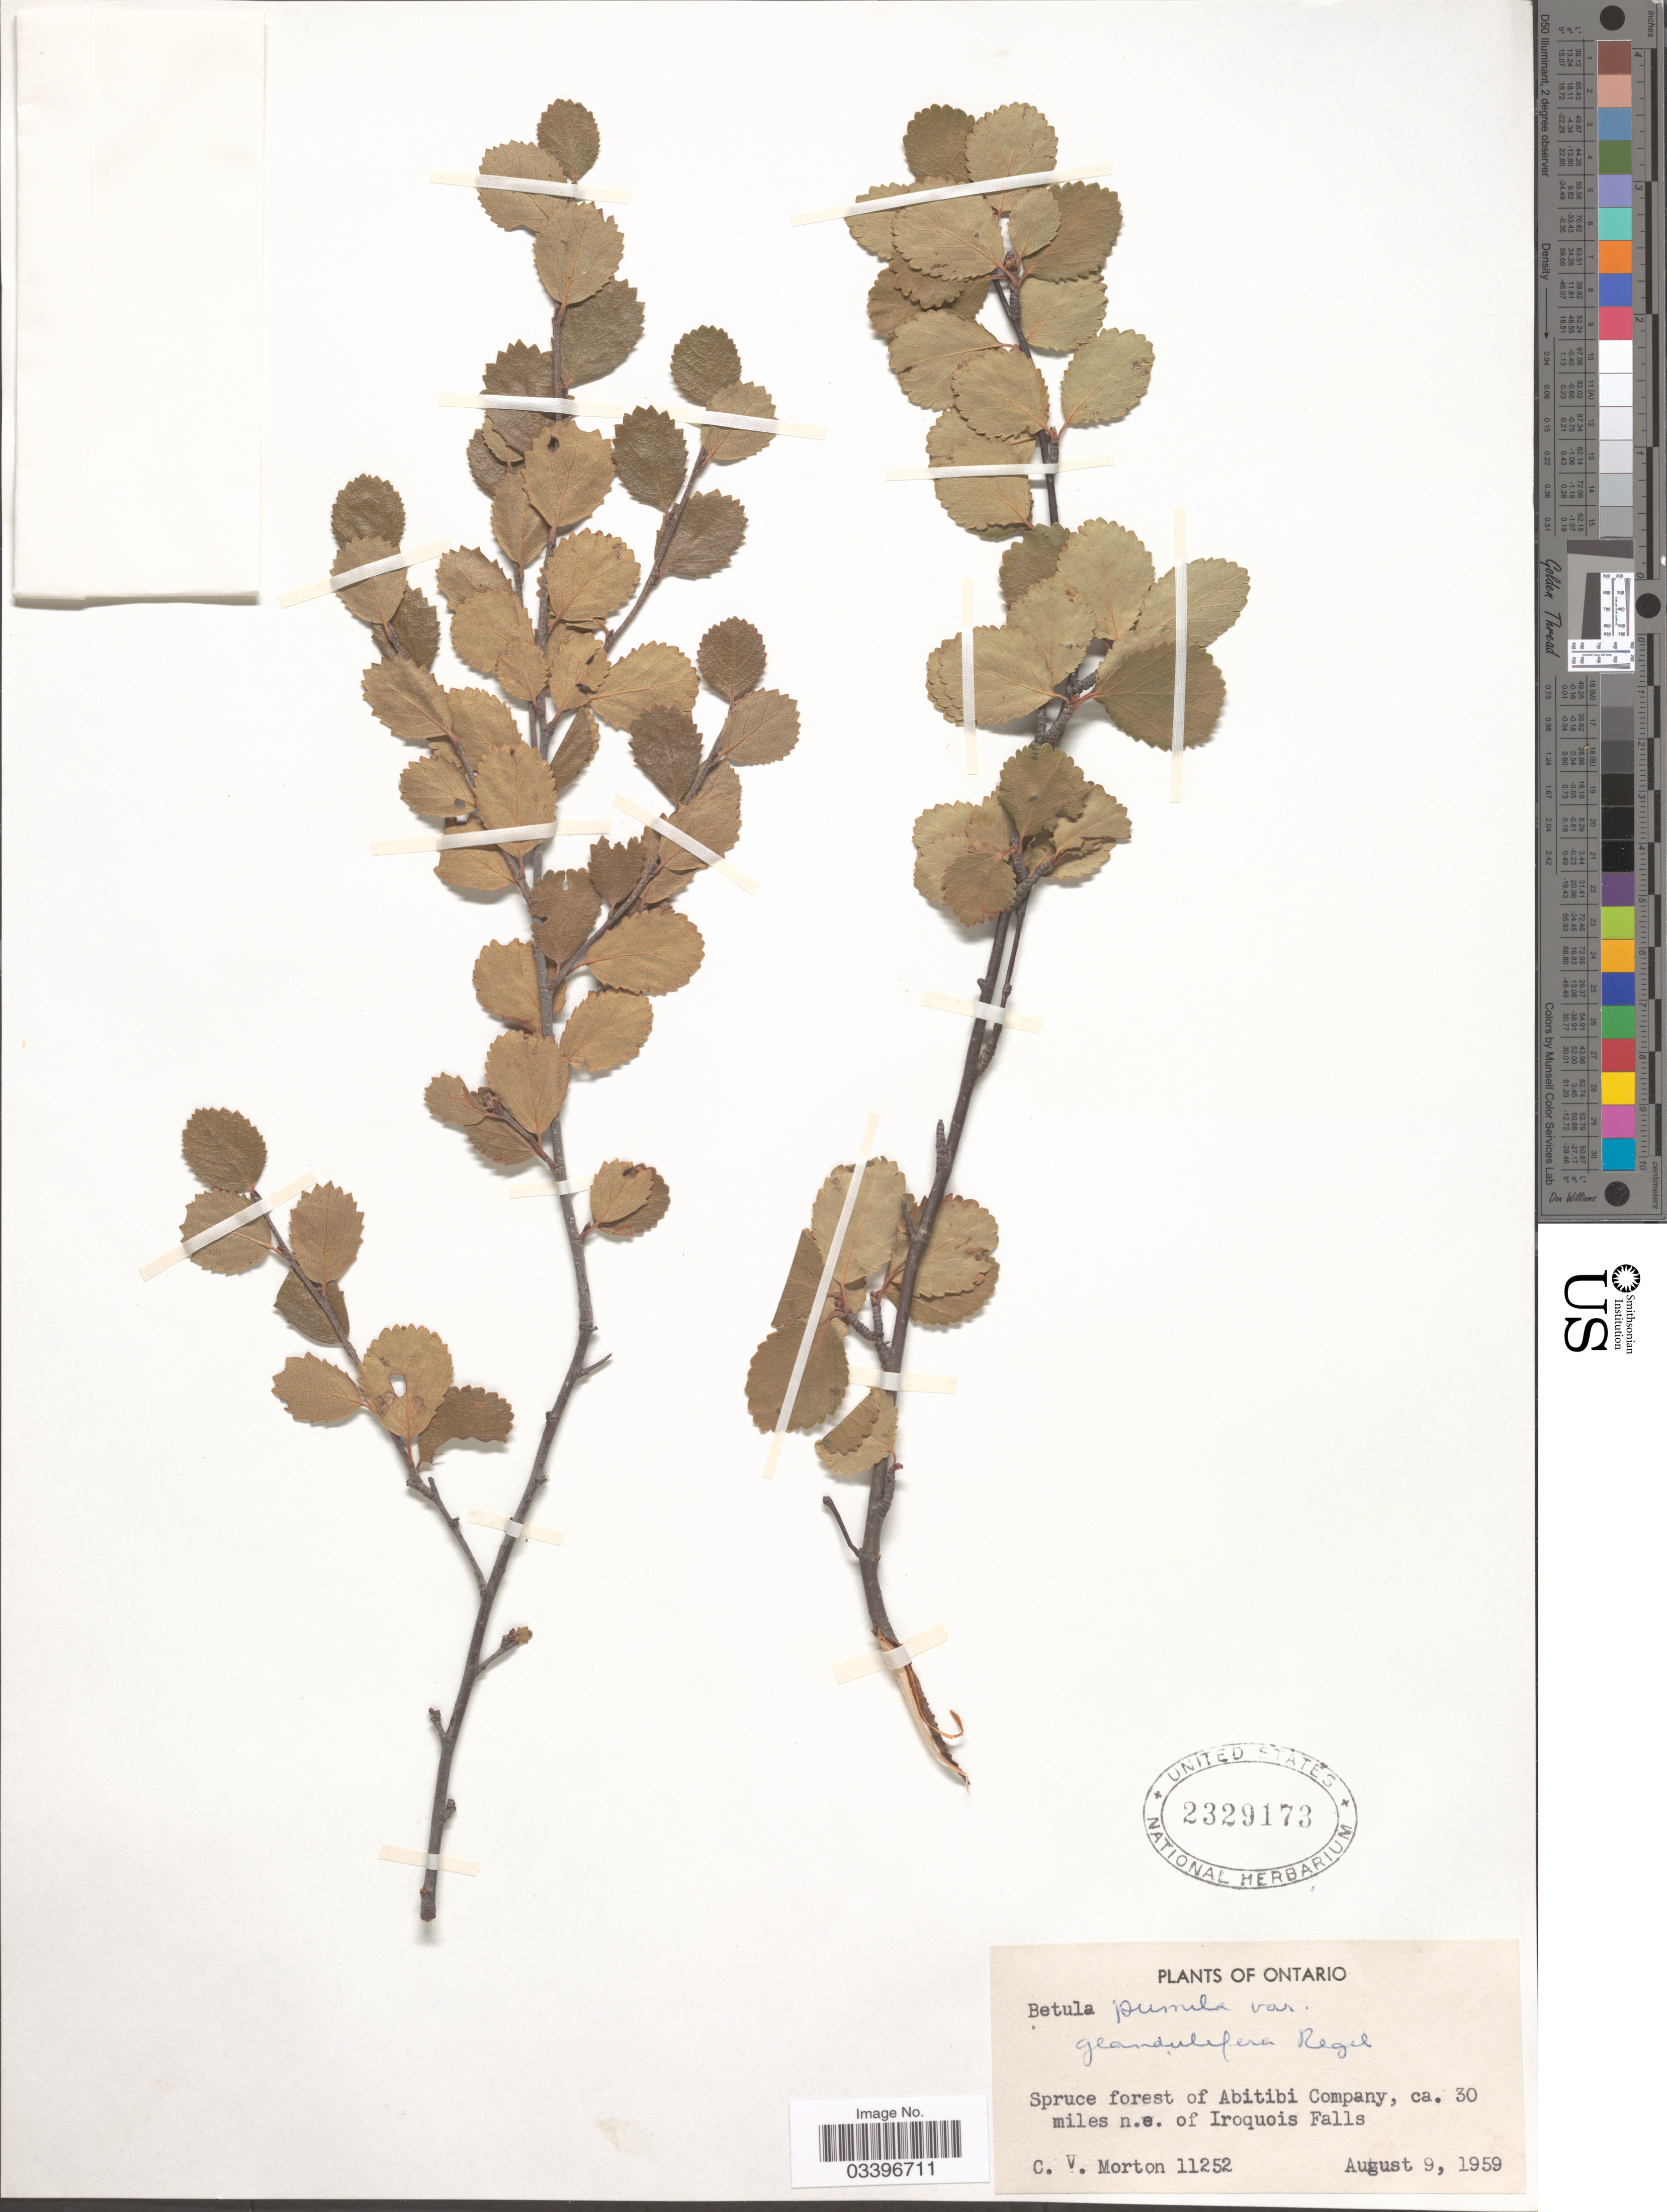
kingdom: Plantae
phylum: Tracheophyta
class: Magnoliopsida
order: Fagales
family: Betulaceae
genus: Betula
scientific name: Betula pumila var. glandulifera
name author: Regel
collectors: C. V. Morton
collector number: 11252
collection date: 1959-08-09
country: Canada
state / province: Ontario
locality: Spruce forest of Abitibi Company, ca. 30 miles n.e. of Iroquis Falls.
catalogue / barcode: US 2329173